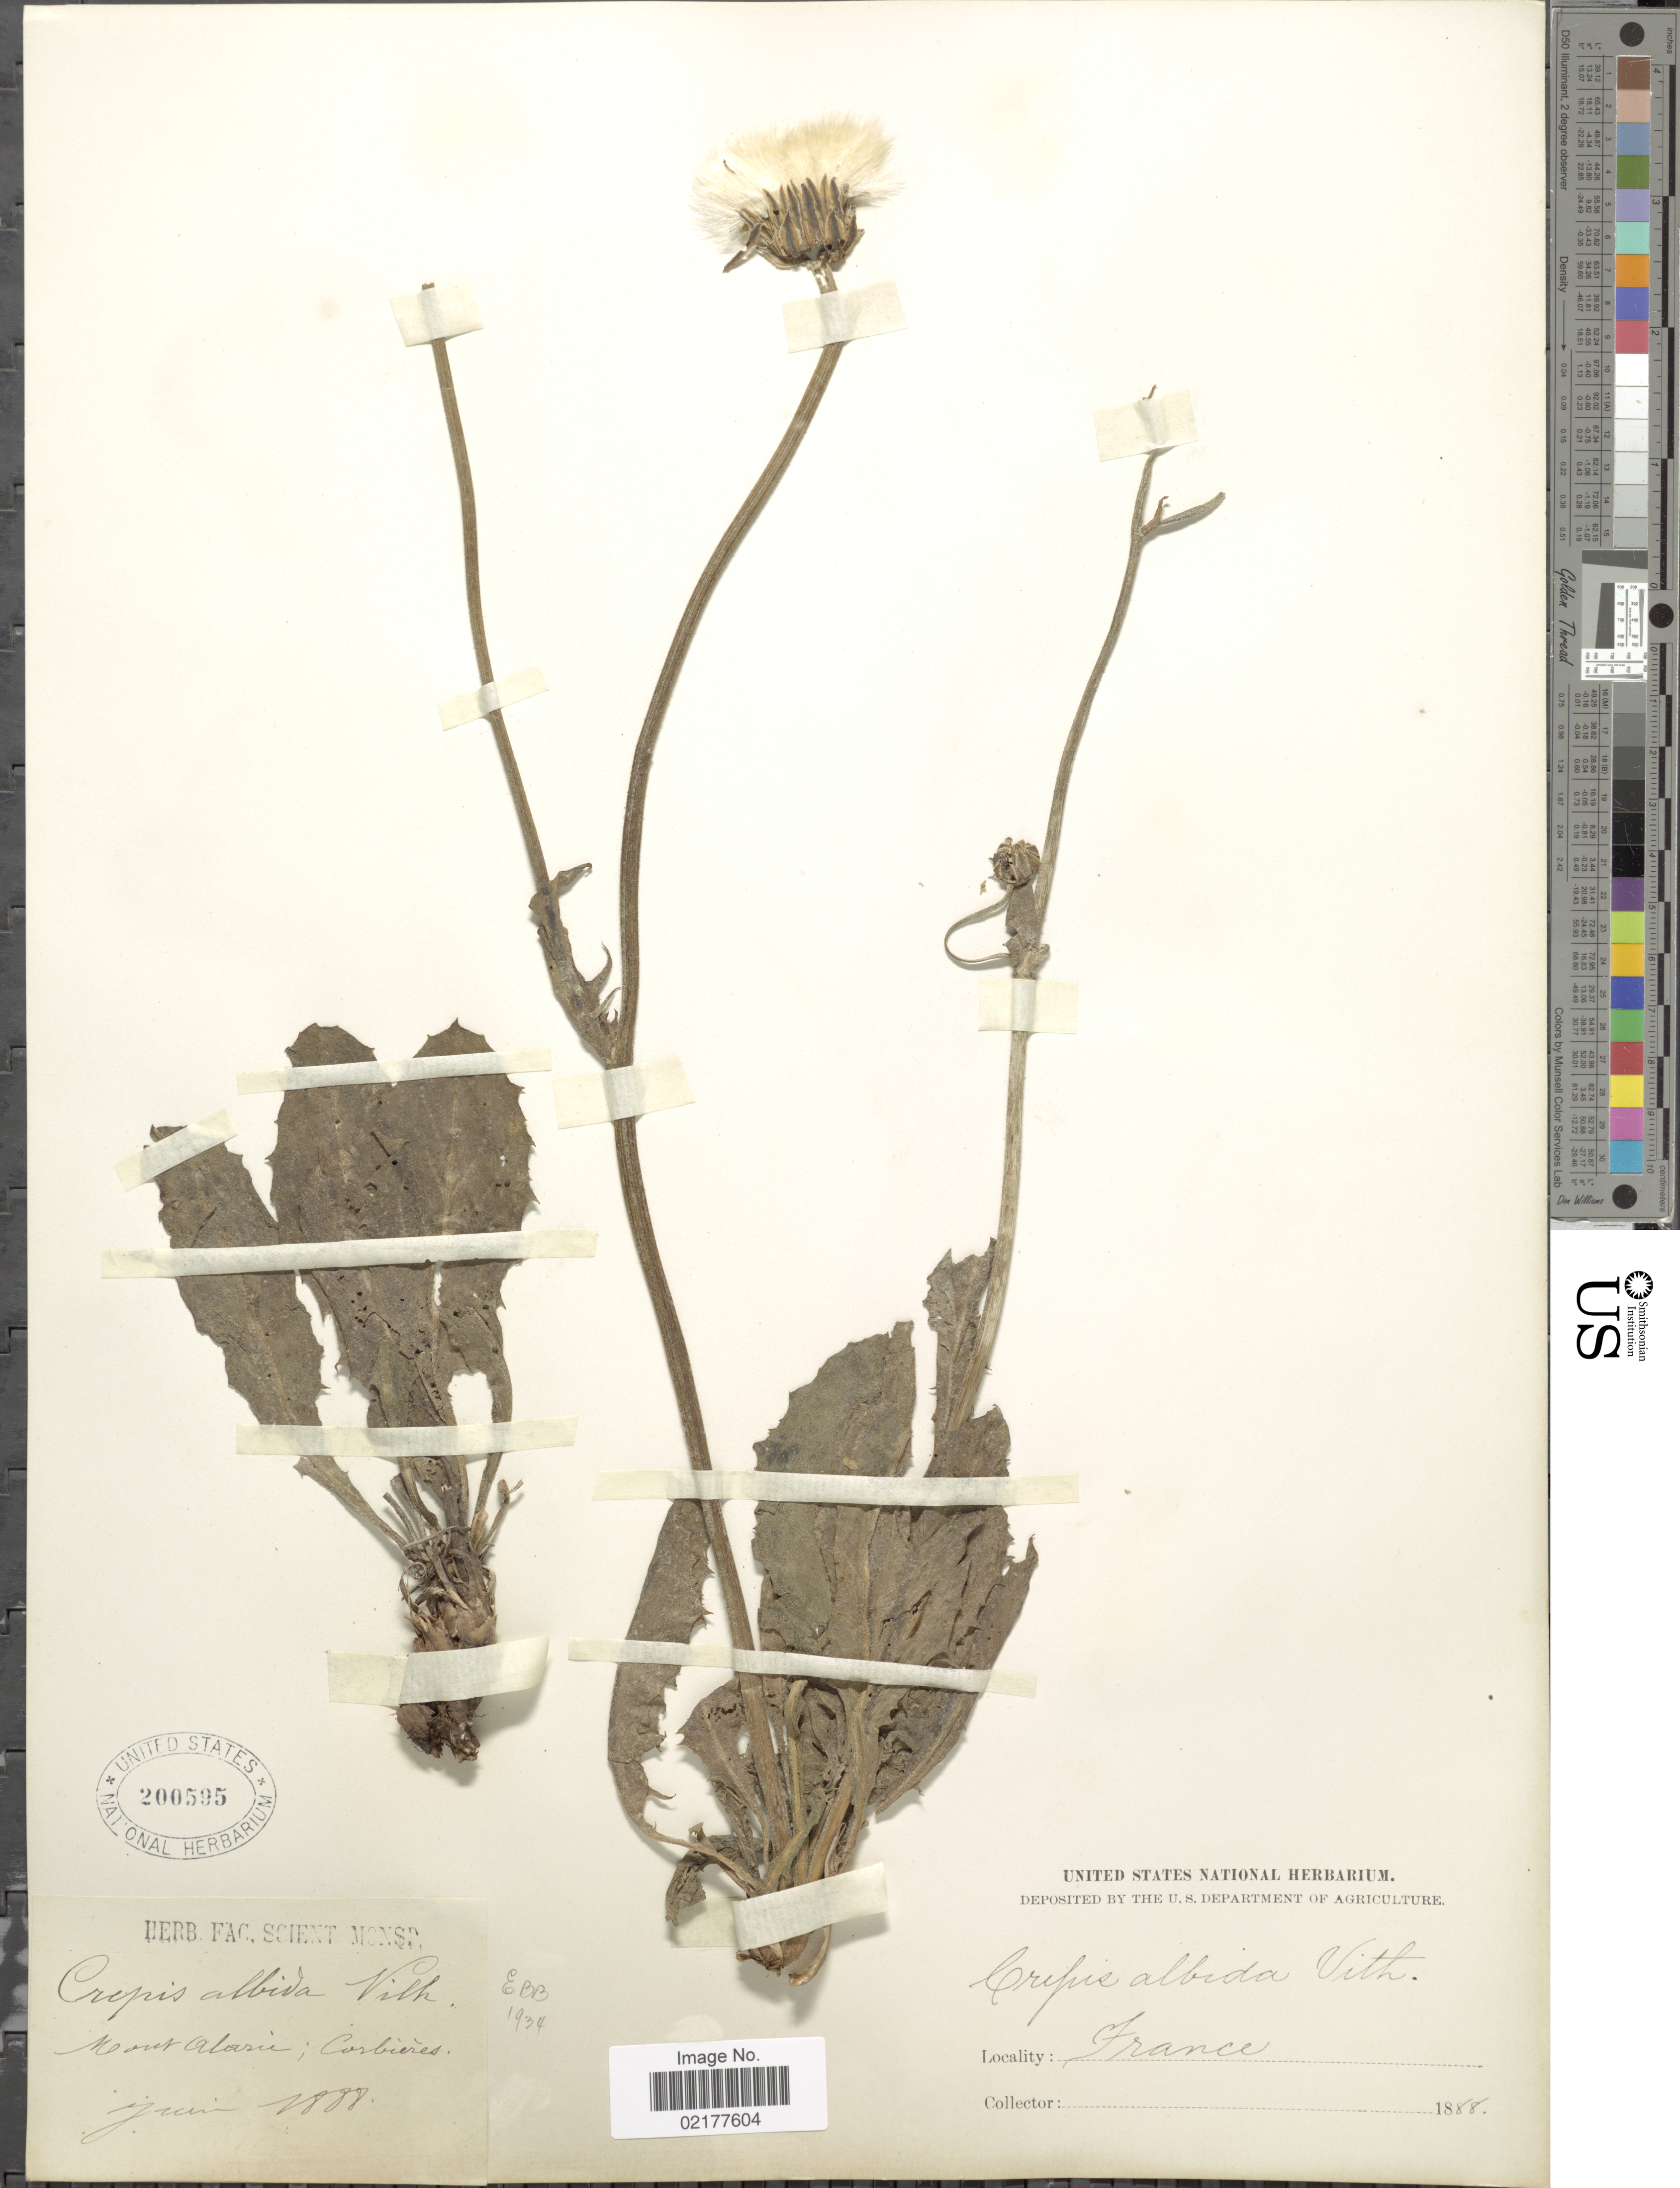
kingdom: Plantae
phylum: Tracheophyta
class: Magnoliopsida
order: Asterales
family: Asteraceae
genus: Crepis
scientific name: Crepis alpestris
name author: (Jacq.) Tausch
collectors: ex herb. Fac. Scient. Monst.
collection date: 1888-06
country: France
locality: Mont Alasie, Corbieres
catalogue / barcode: US 200595